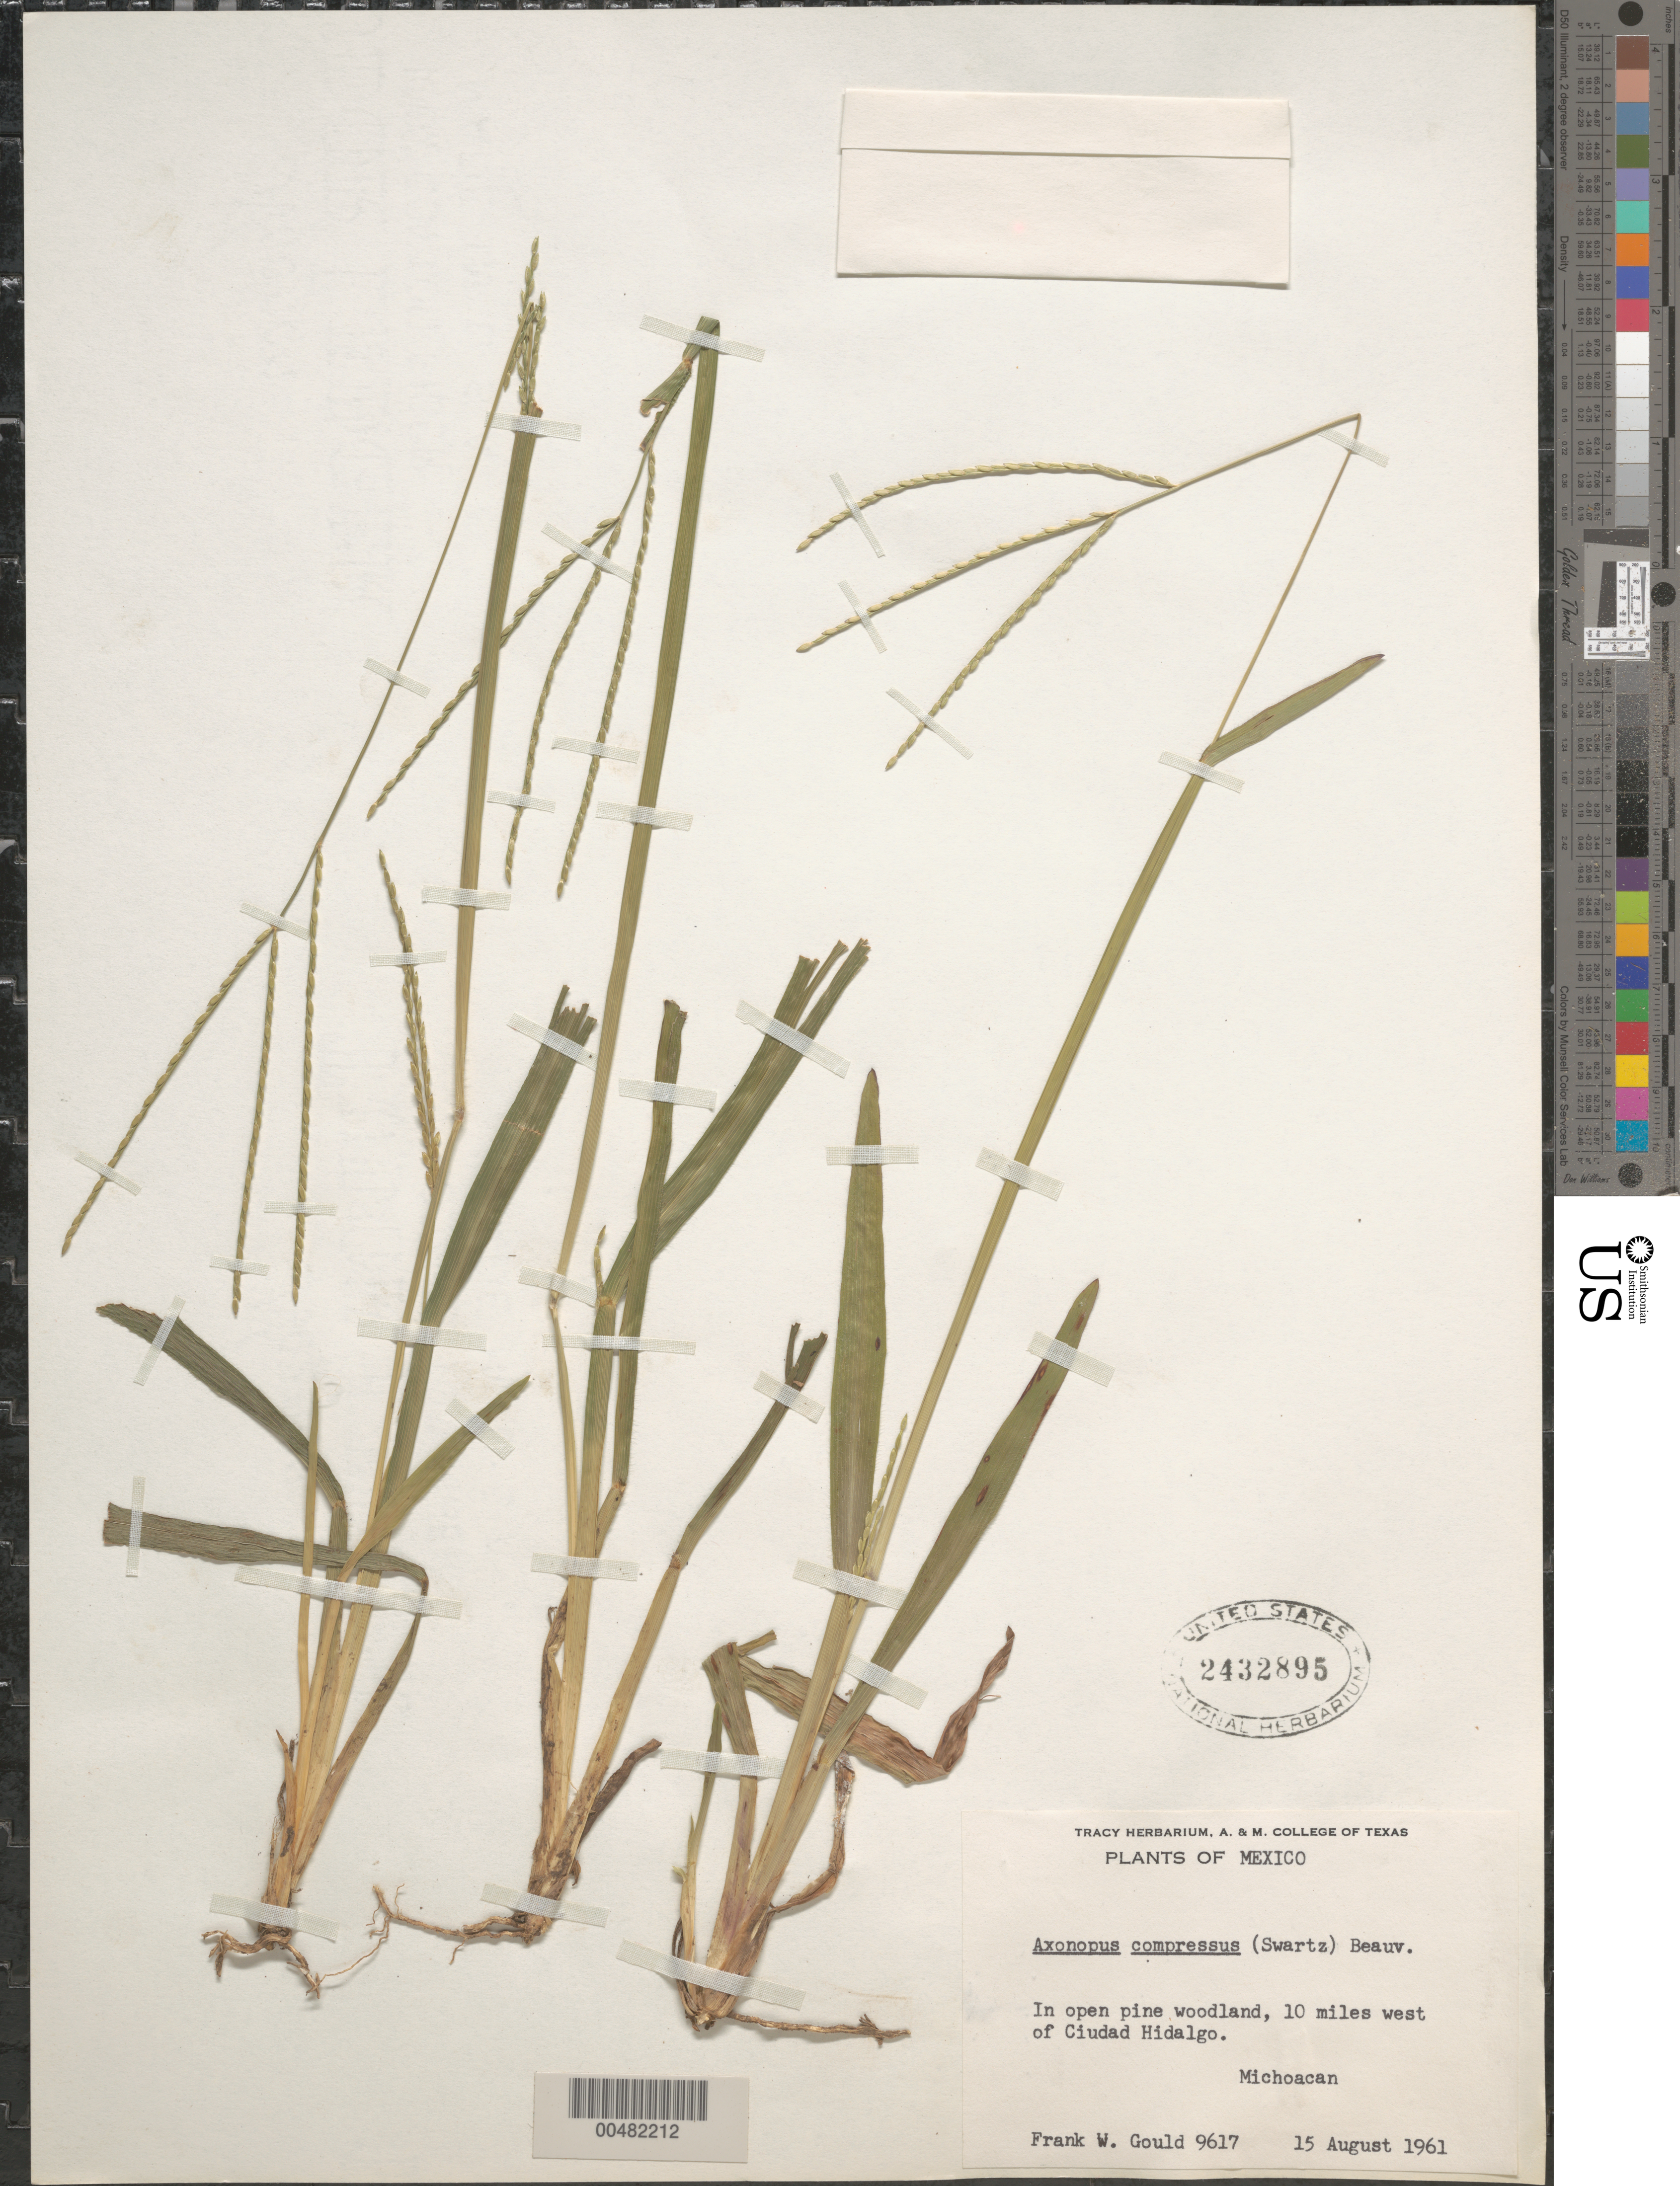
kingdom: Plantae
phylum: Tracheophyta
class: Liliopsida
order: Poales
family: Poaceae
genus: Axonopus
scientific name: Axonopus compressus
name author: (Sw.) P. Beauv.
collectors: F. W. Gould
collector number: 9617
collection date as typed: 15 Aug 1961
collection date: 1961-08-15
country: Mexico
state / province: Michoacán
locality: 10 mi W of Ciudad Hidalgo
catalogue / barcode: US 2432895